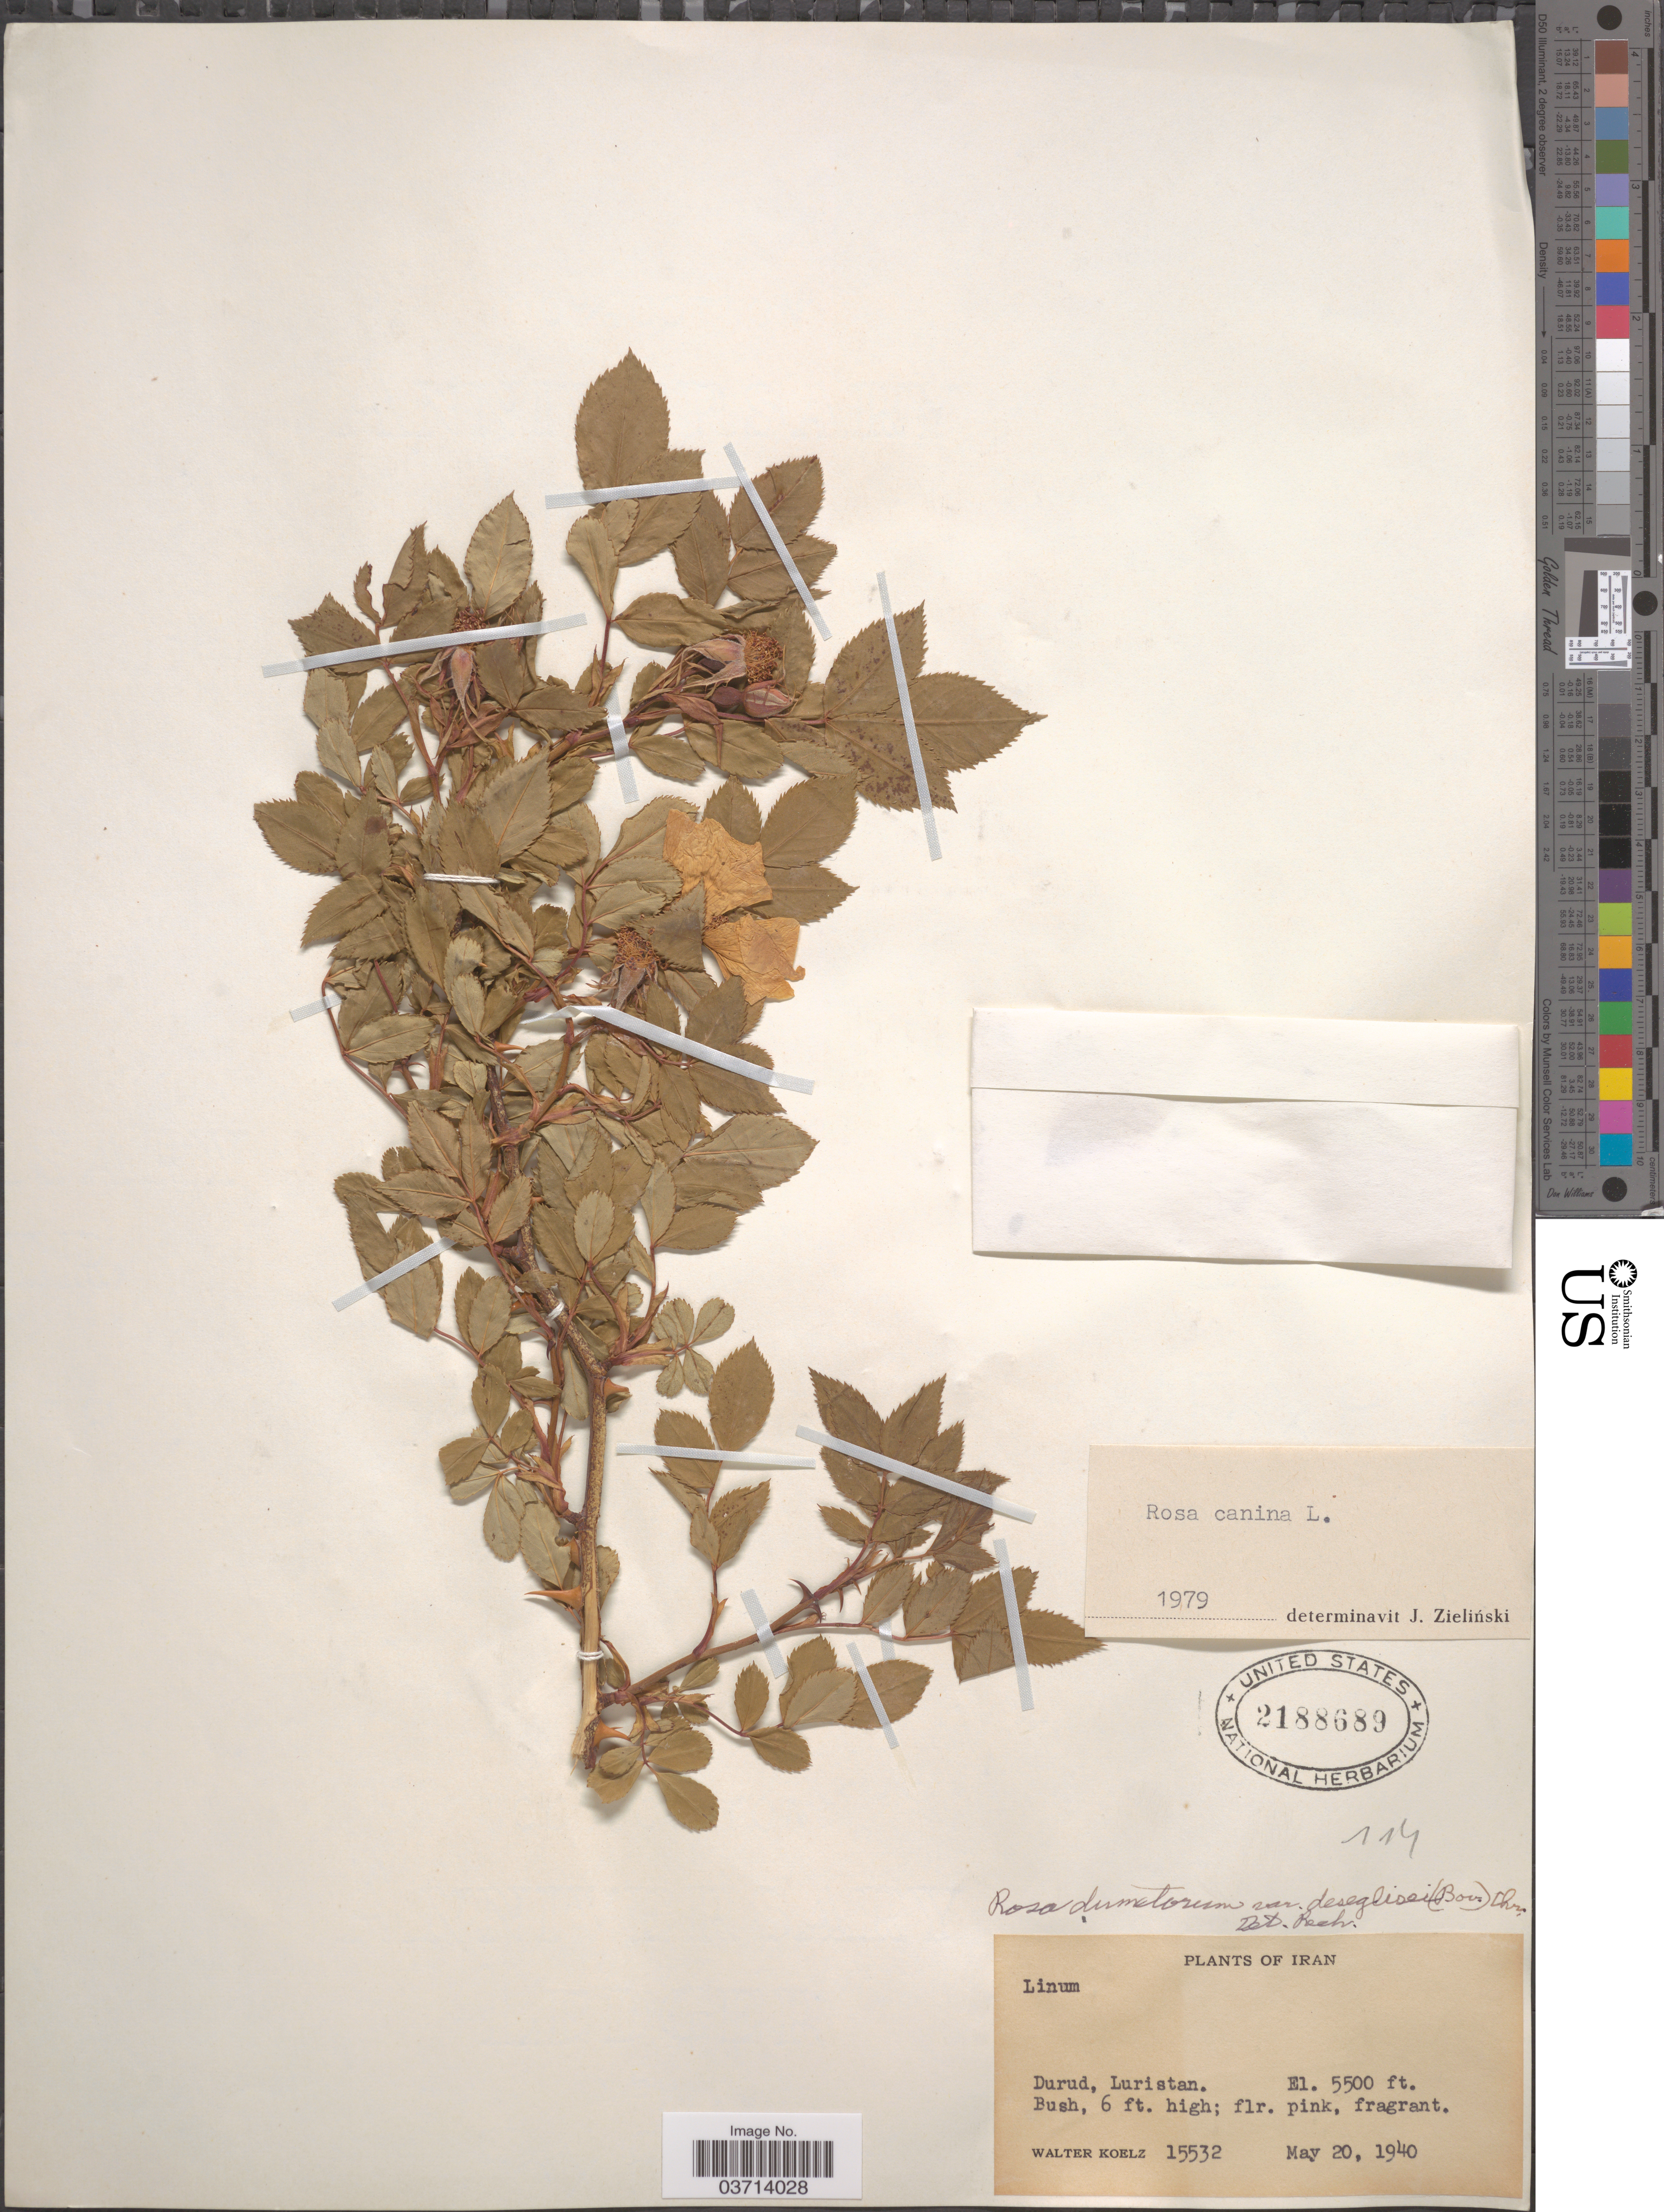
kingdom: Plantae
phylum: Tracheophyta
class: Magnoliopsida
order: Rosales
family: Rosaceae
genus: Rosa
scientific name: Rosa canina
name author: L.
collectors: W. N. Koelz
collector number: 15532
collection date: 1940-05-20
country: Iran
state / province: Lorestan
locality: Durud, Luristan.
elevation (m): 1676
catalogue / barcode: US 2188689